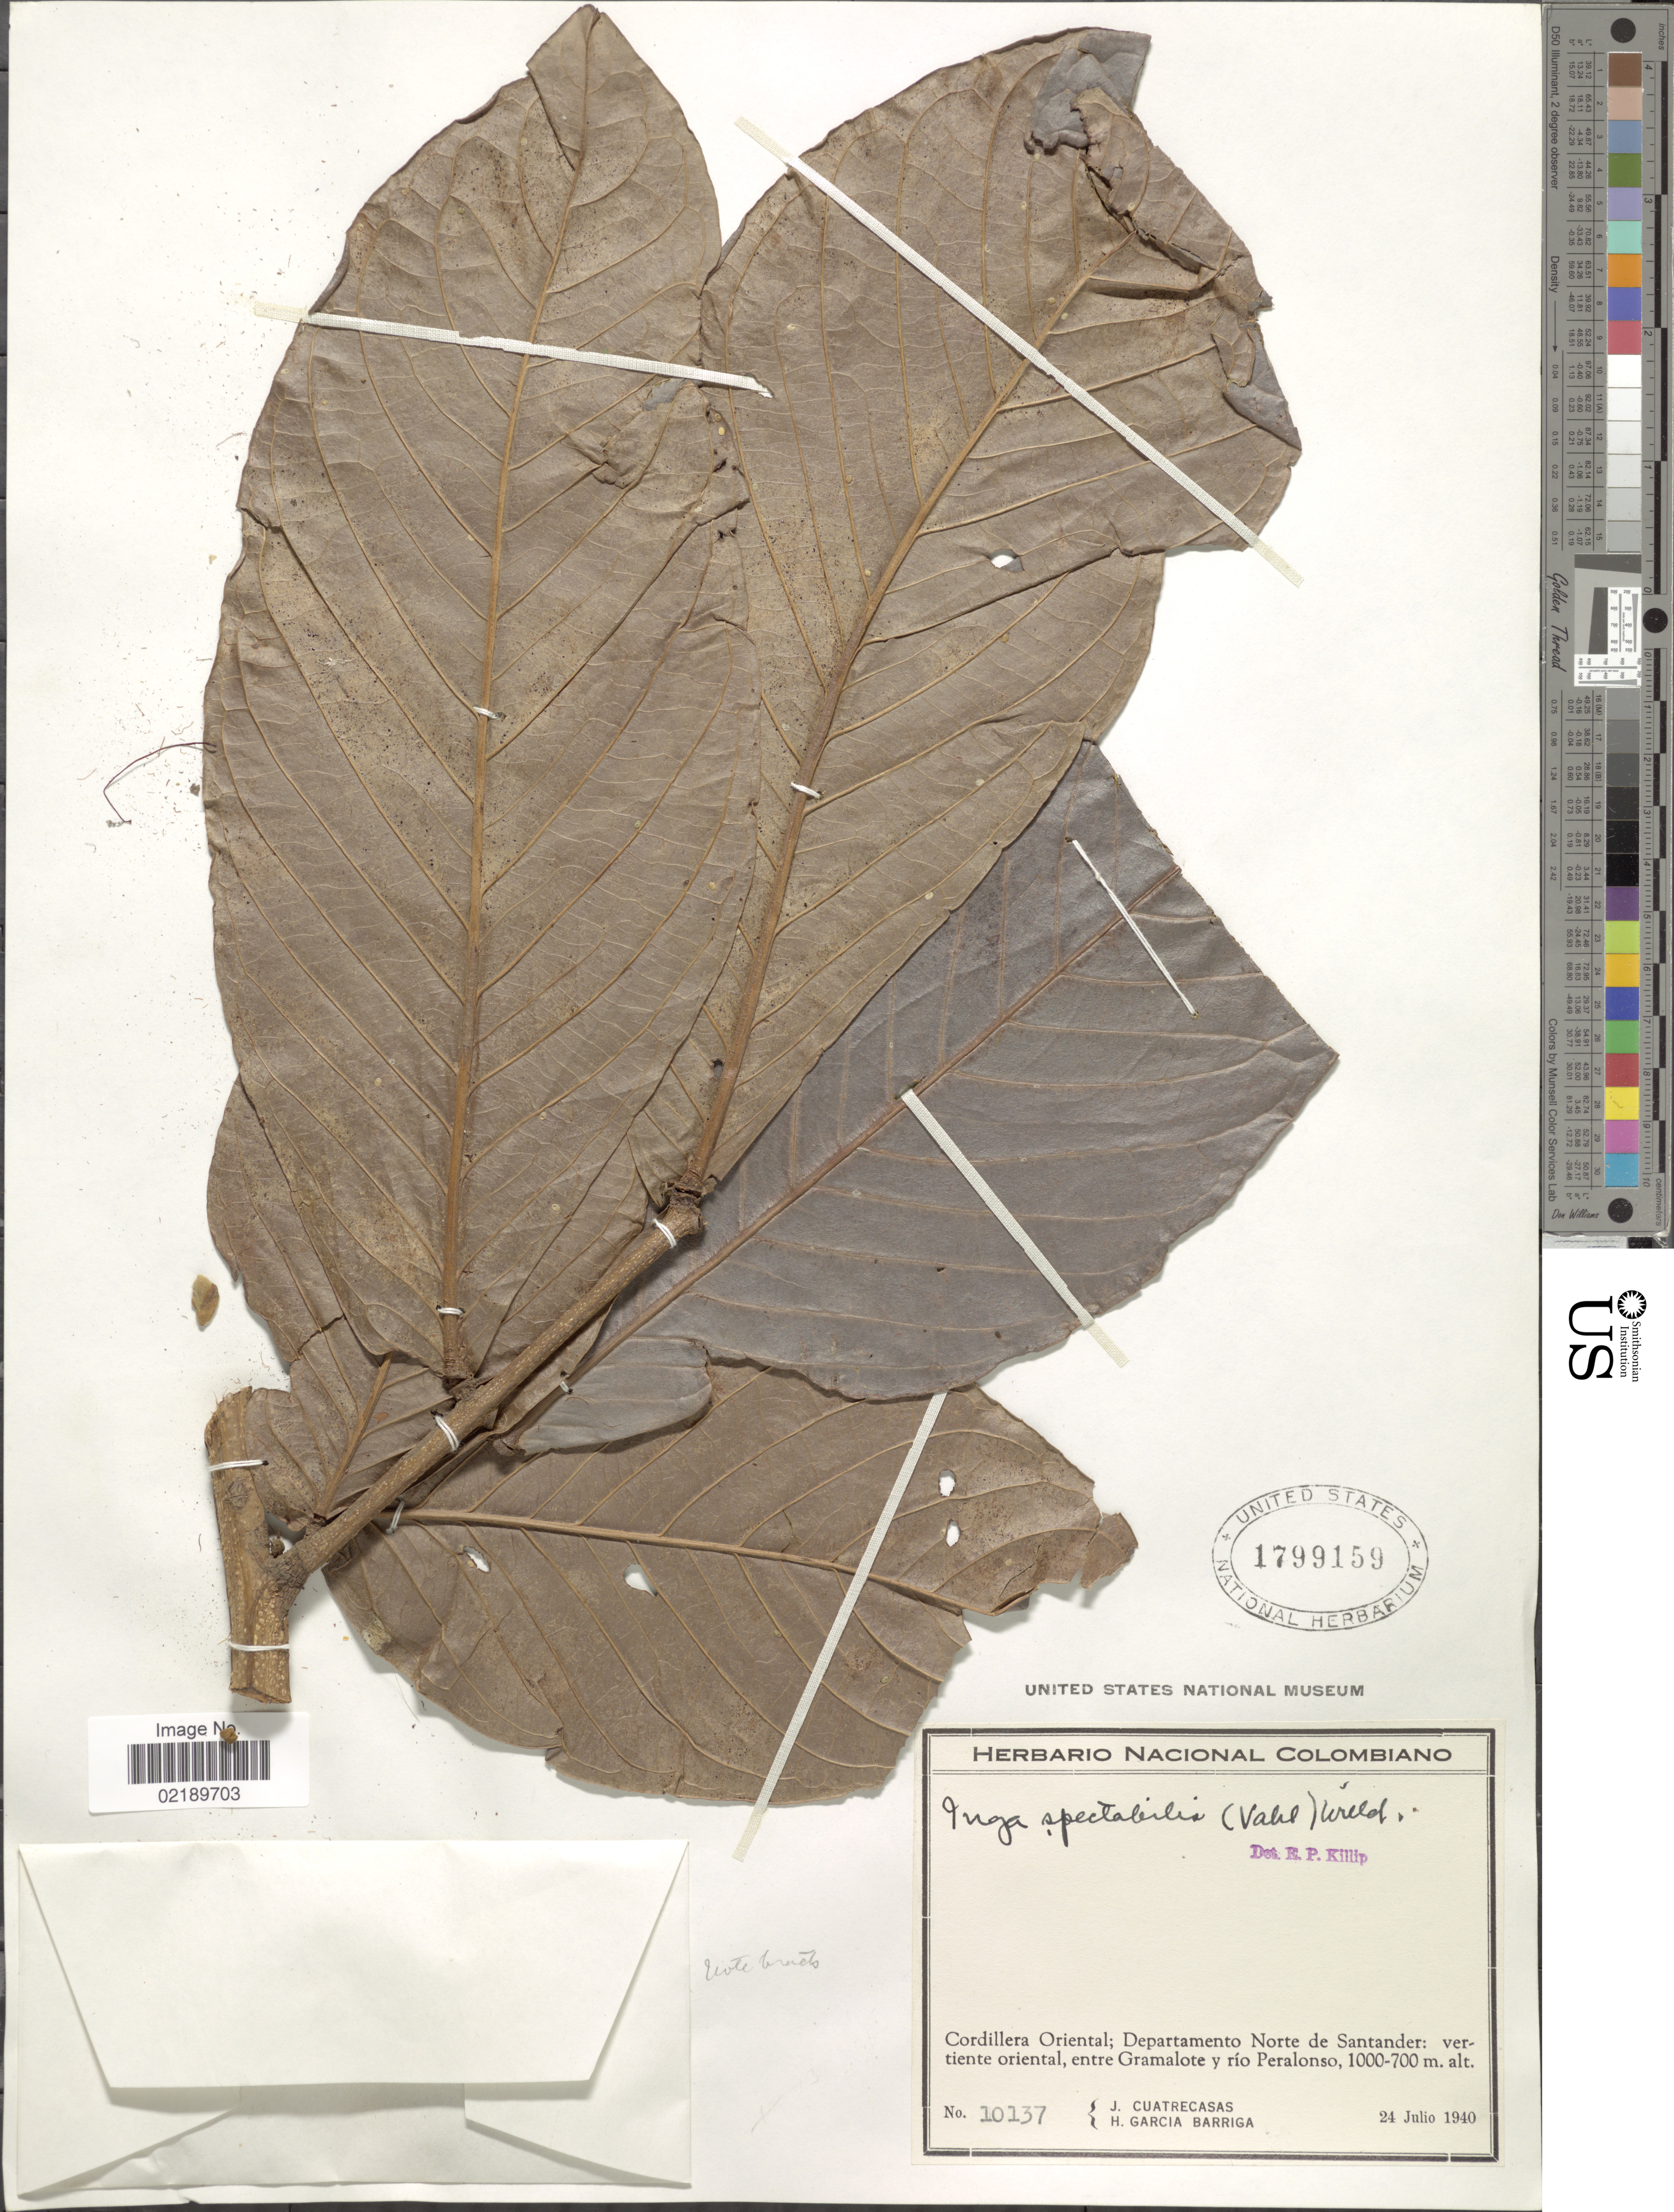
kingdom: Plantae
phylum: Tracheophyta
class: Magnoliopsida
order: Fabales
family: Fabaceae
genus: Inga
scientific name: Inga spectabilis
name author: (Vahl) Willd.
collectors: J. Cuatrecasas & H. García Barriga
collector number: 10137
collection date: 1940-07-24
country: Colombia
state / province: Norte de Santander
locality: Cordillera Oriental; Departamento Norte de Santander: vertiente oriental, entre Gramalote y río Peralonso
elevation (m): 700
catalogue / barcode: US 1799159